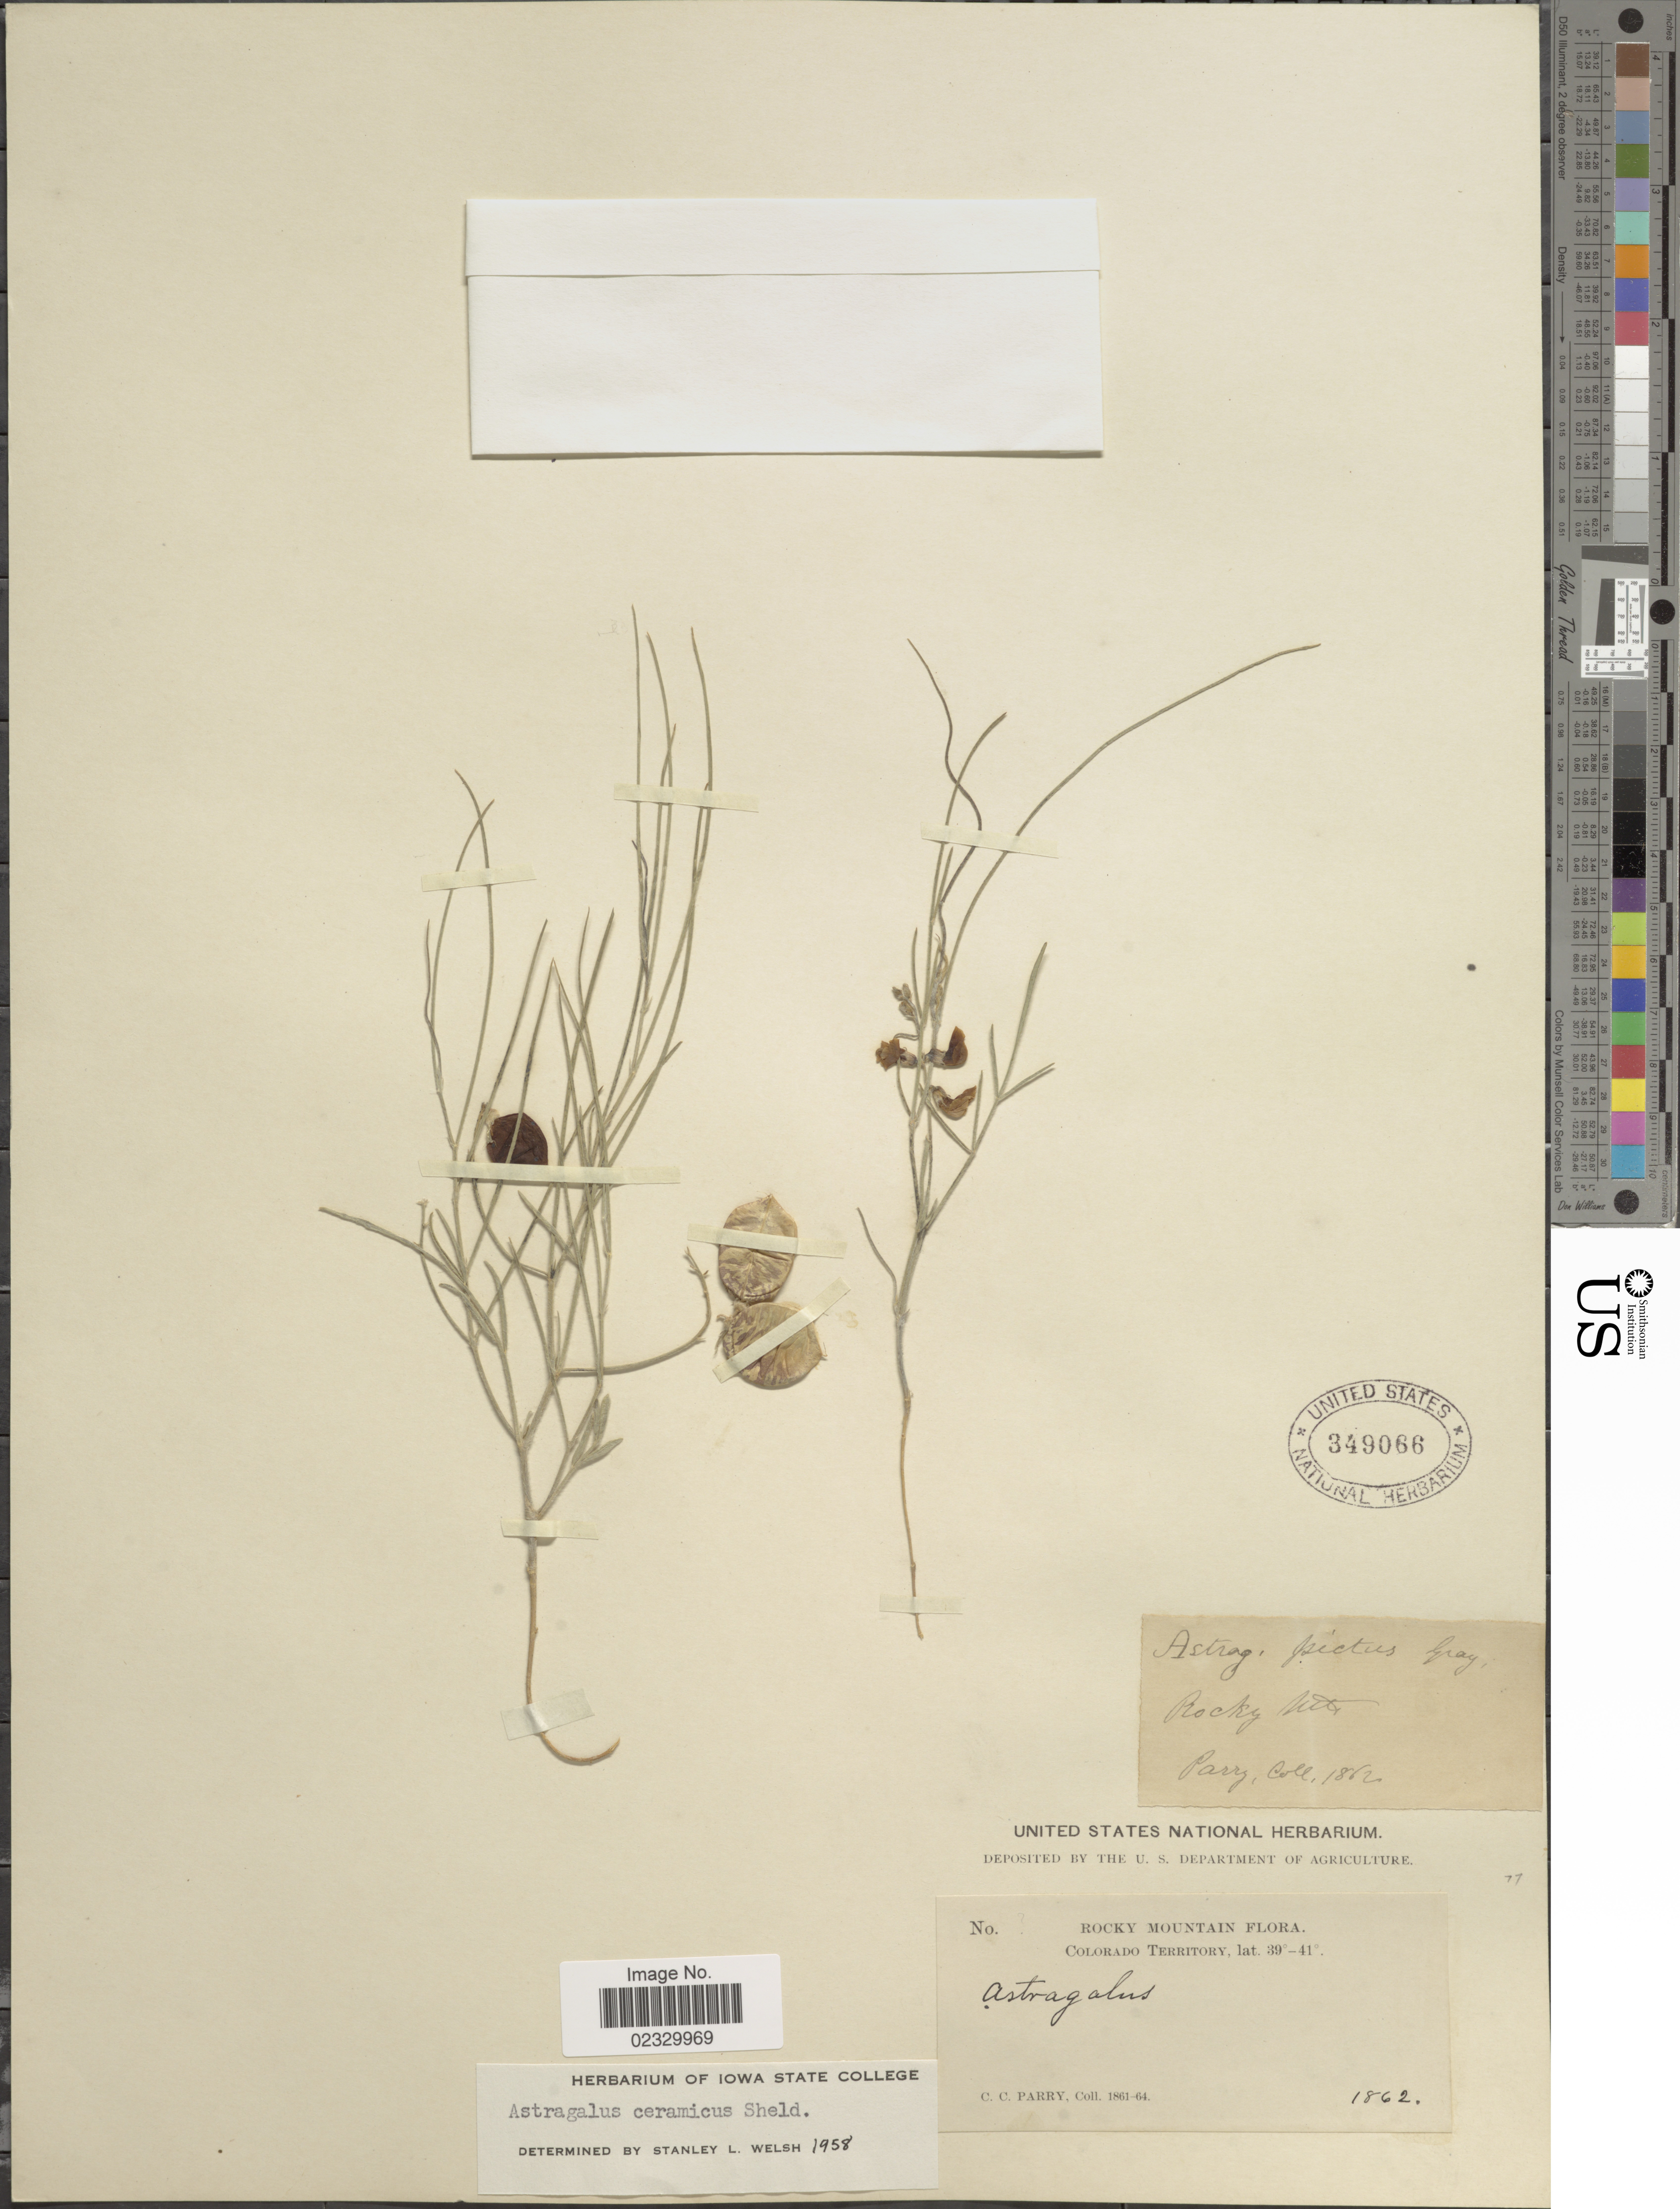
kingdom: Plantae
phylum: Tracheophyta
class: Magnoliopsida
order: Fabales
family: Fabaceae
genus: Astragalus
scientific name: Astragalus ceramicus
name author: E. Sheld.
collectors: C. C. Parry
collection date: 1862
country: United States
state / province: Colorado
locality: Rocky Mountain. Colorado Territory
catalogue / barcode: US 349066